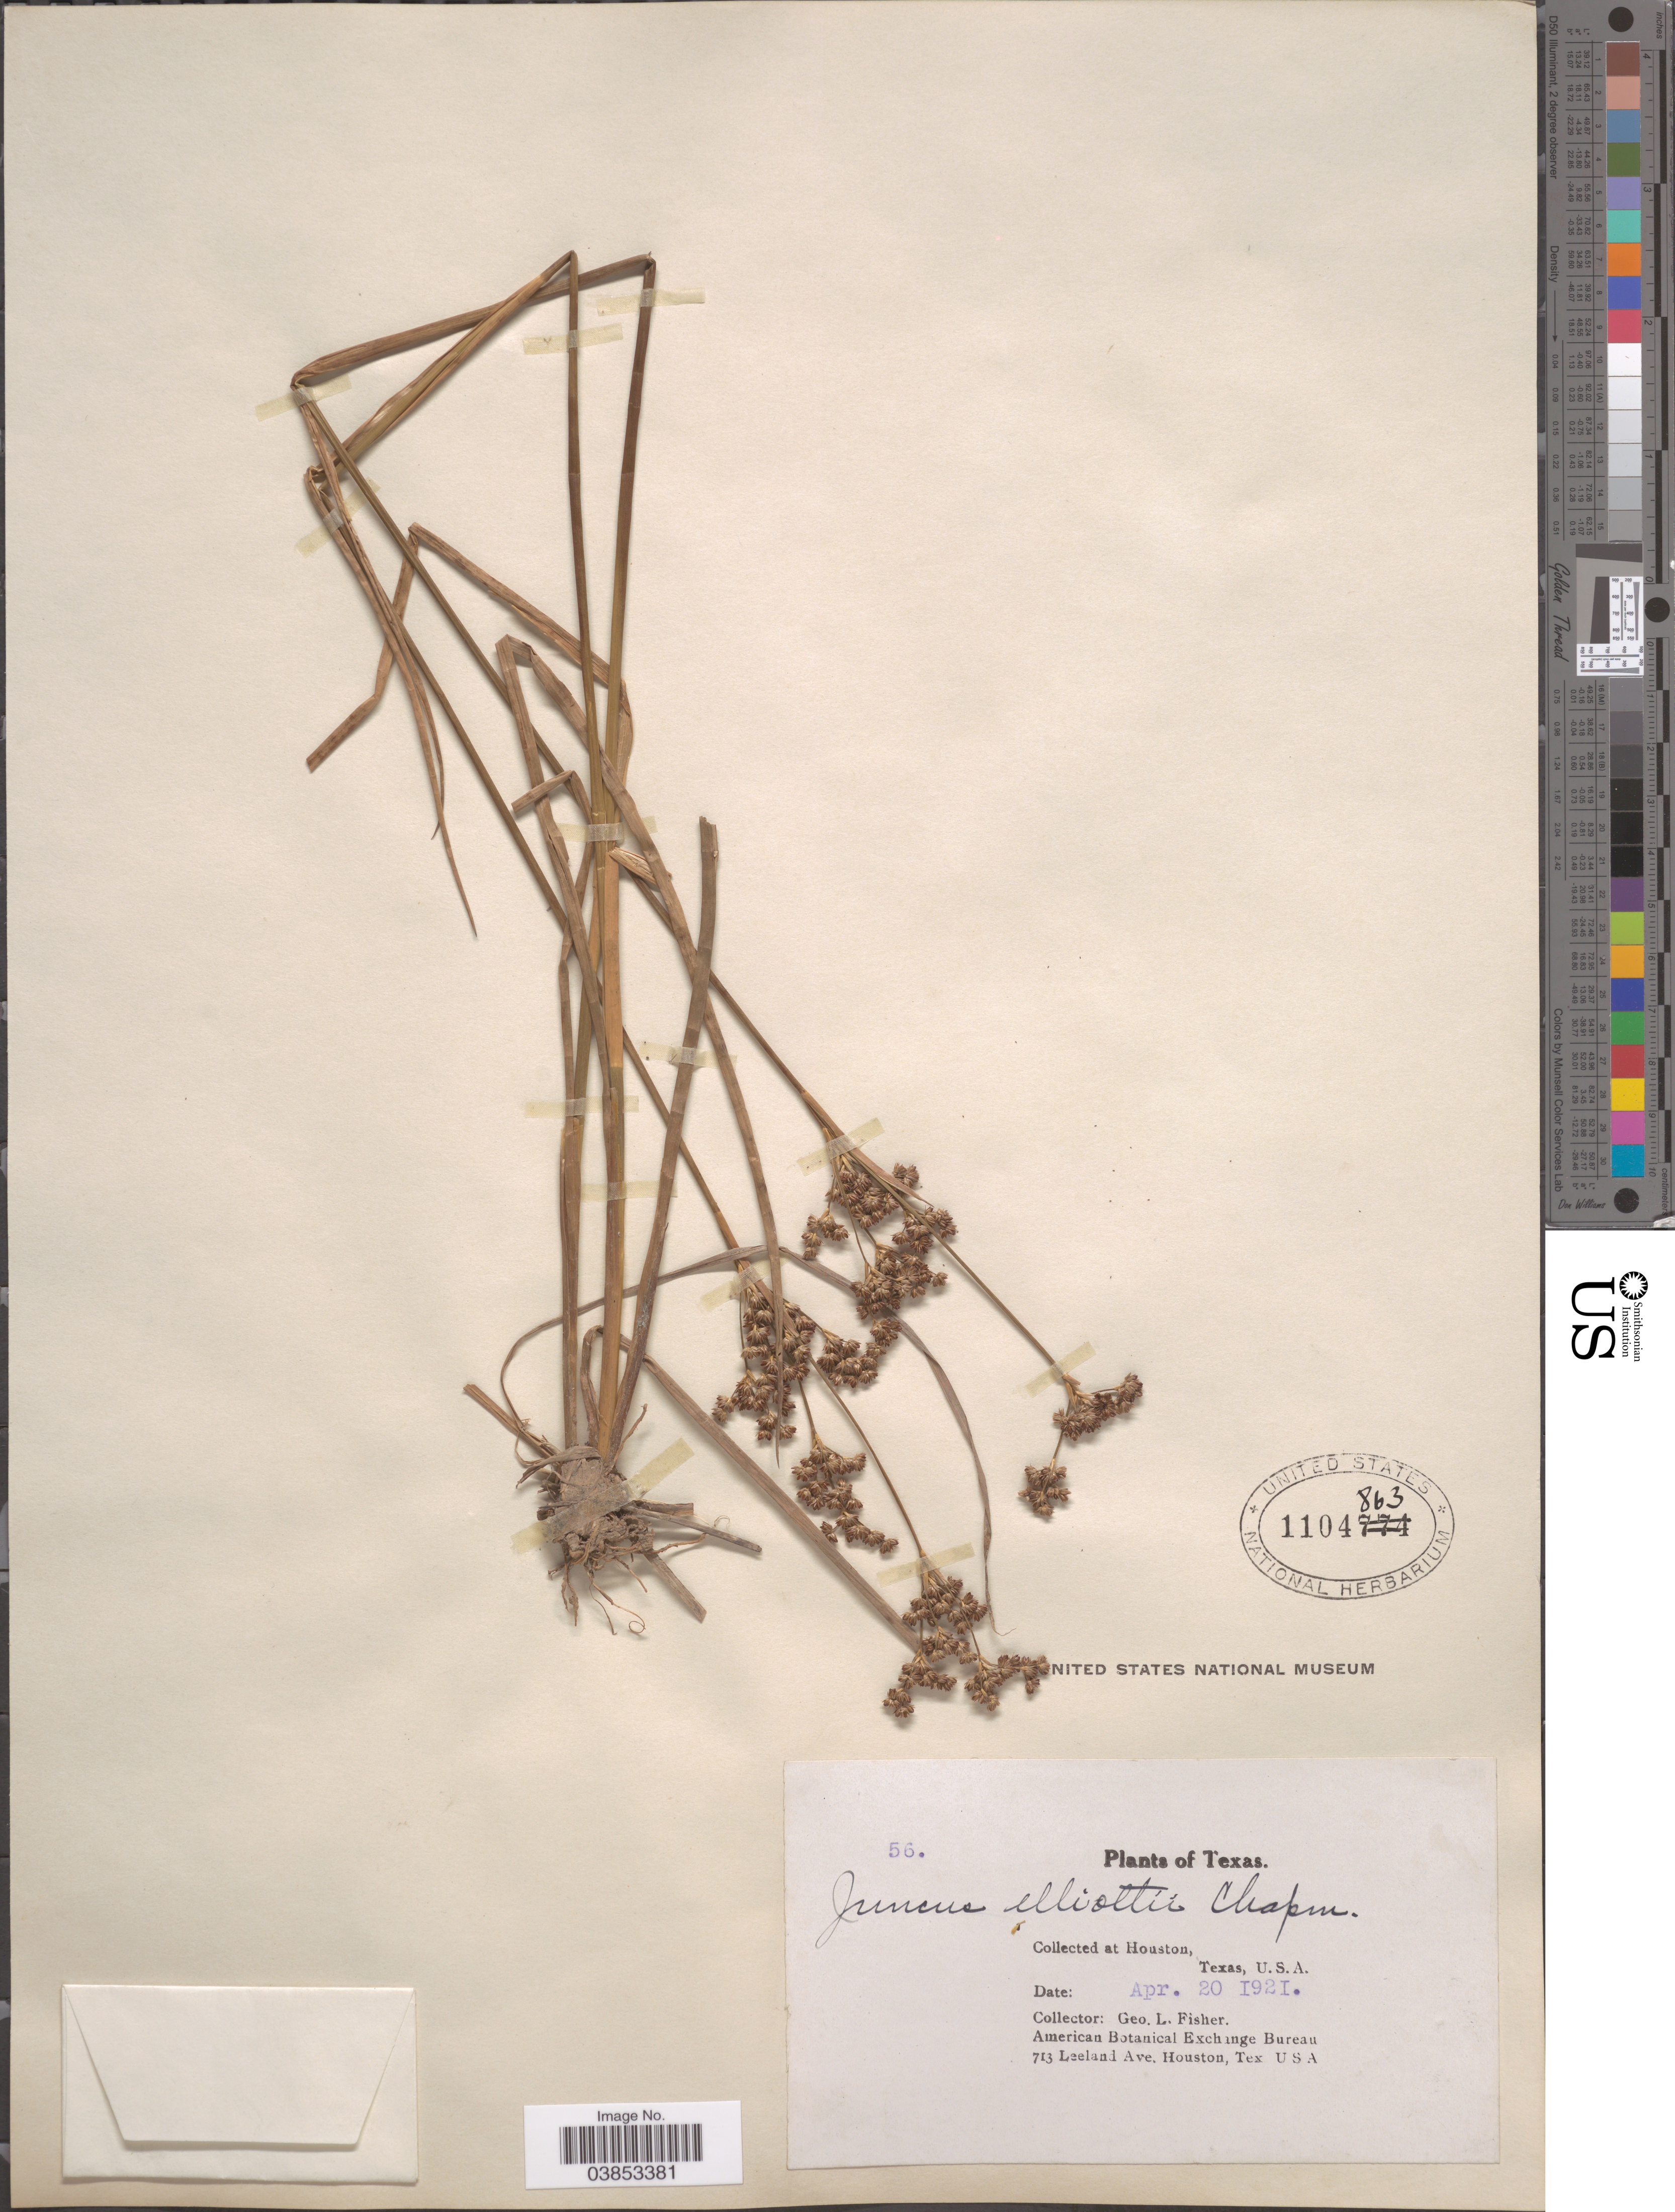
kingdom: Plantae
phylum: Tracheophyta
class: Liliopsida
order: Poales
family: Juncaceae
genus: Juncus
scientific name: Juncus elliottii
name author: Chapm.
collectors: G. L. Fisher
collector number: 56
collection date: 1921-04-20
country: United States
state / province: Texas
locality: Houston.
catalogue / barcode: US 1104863